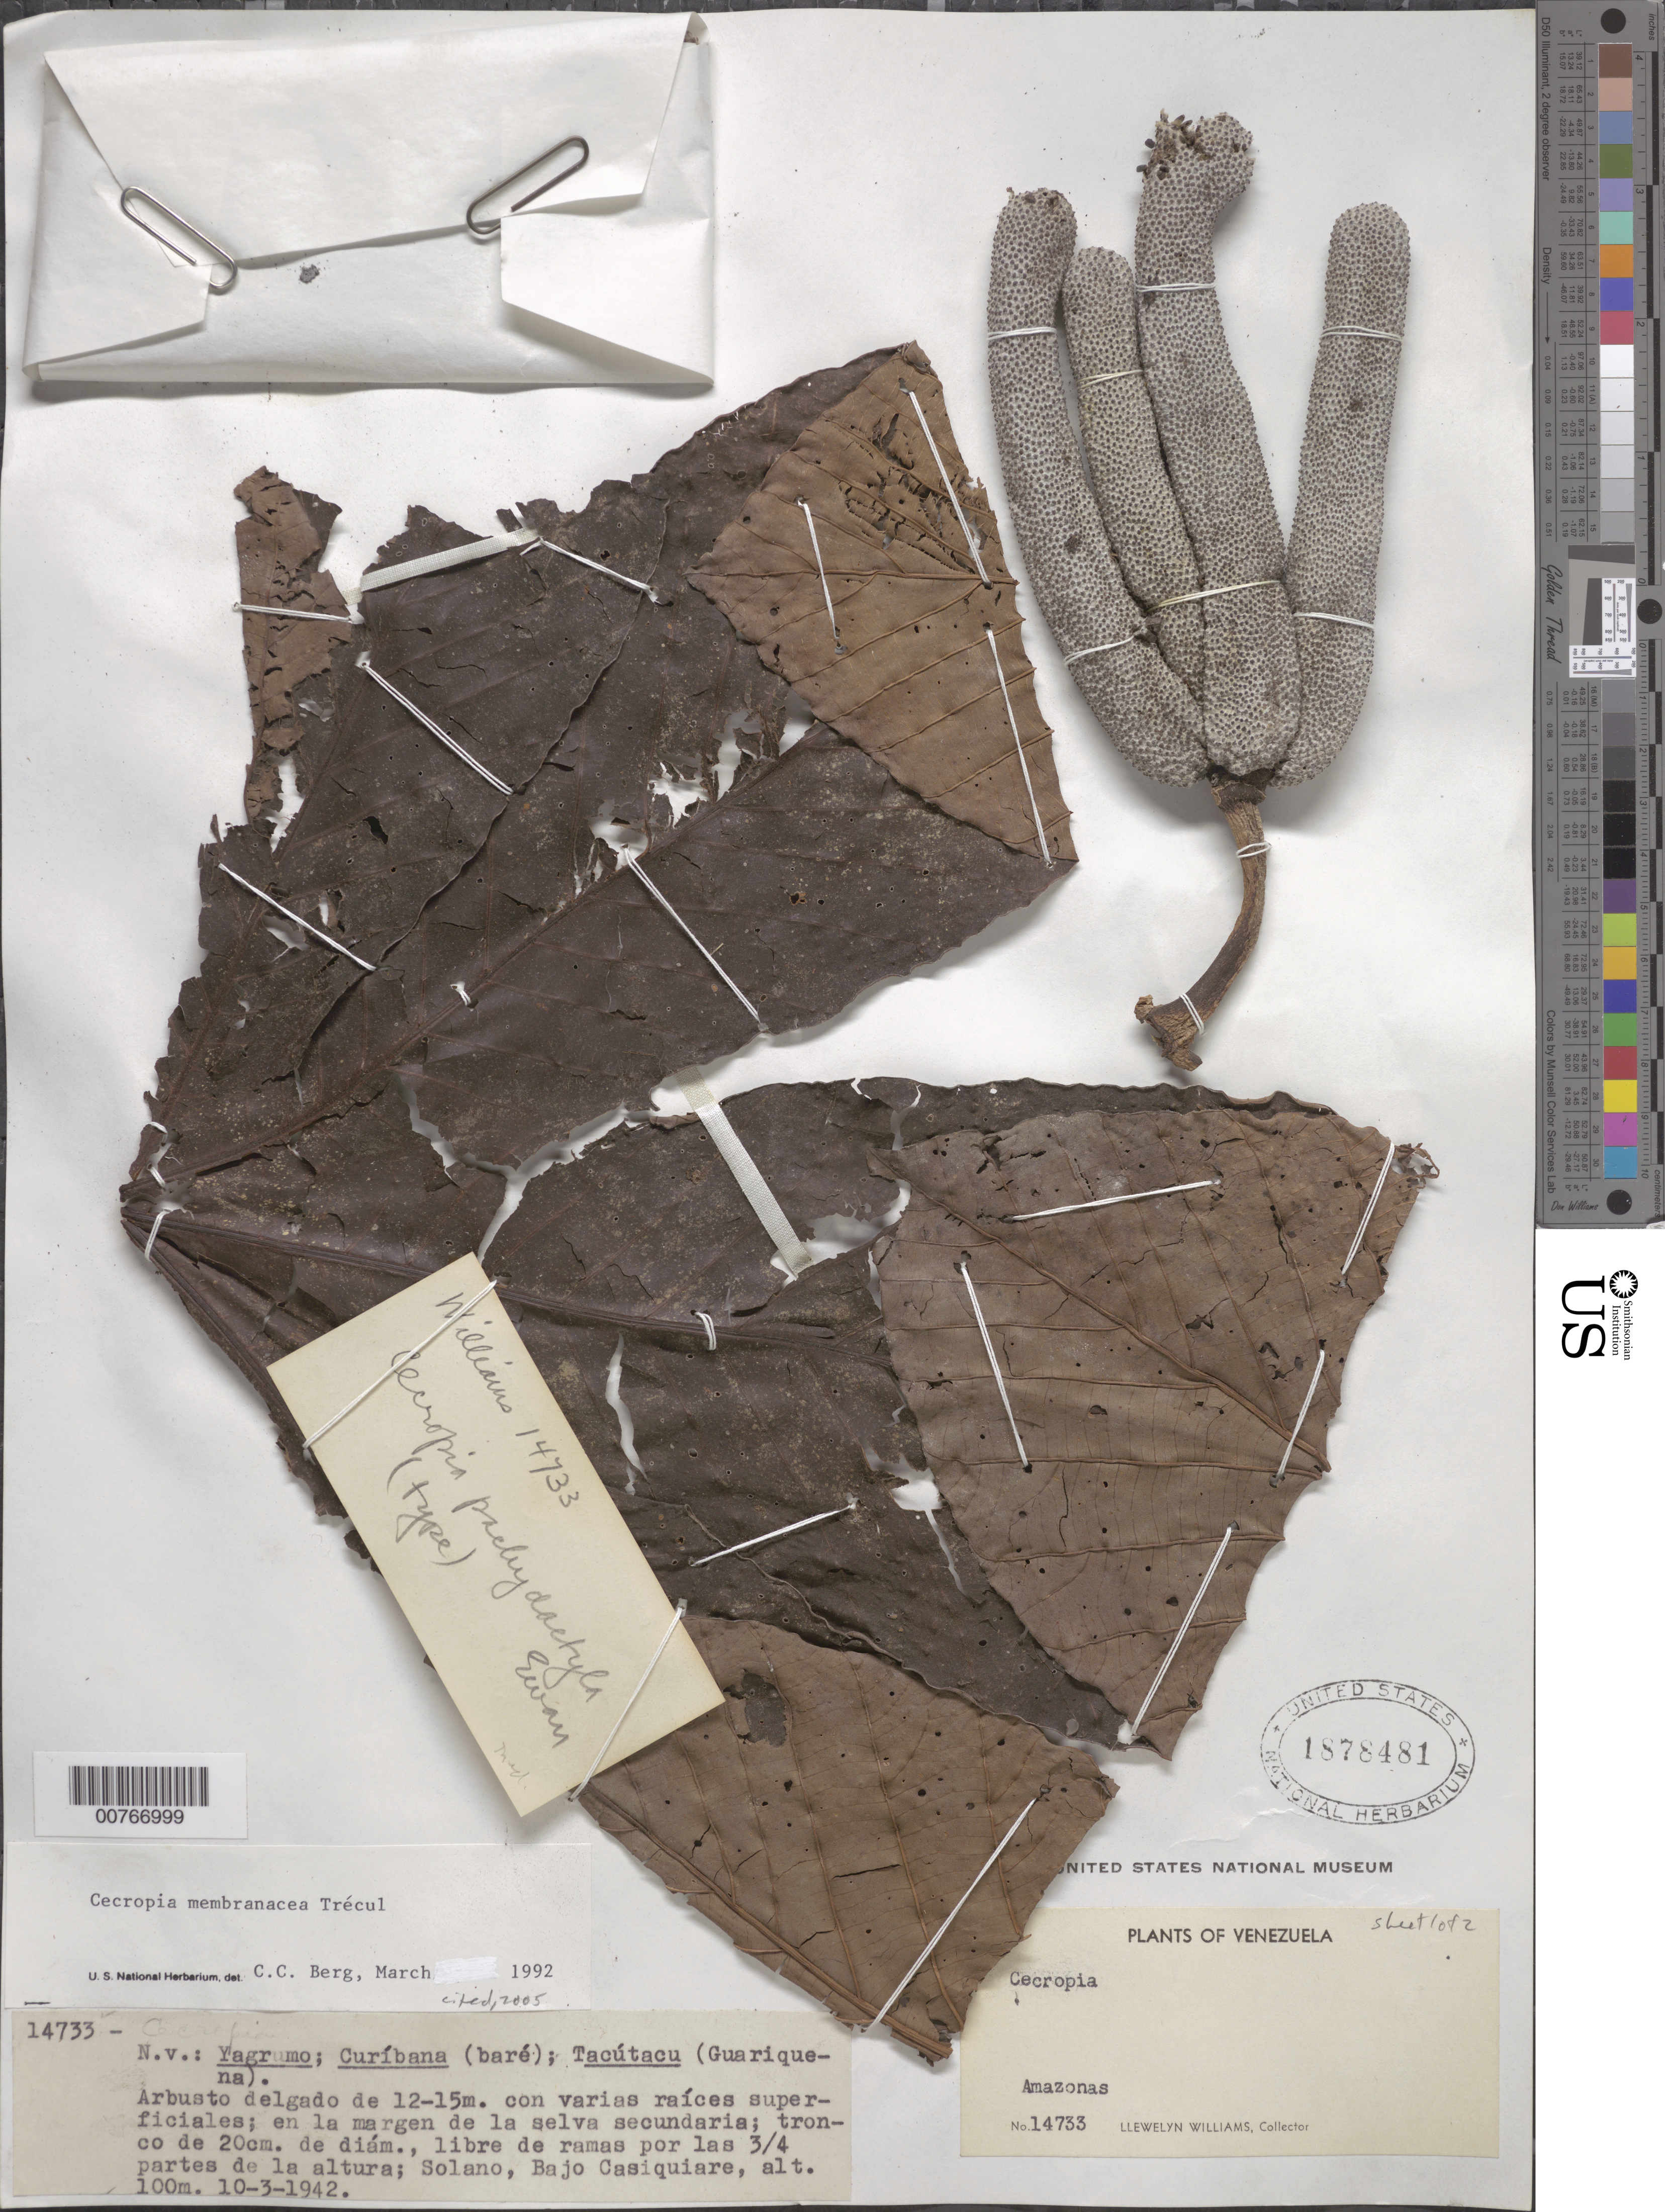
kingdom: Plantae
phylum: Tracheophyta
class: Magnoliopsida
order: Rosales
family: Urticaceae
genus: Cecropia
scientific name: Cecropia membranacea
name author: Trécul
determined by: Berg, C. C.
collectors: Ll. Williams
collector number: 14733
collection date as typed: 10-Mar-42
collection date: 1942-03-10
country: Venezuela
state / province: Amazonas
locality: Solano, Bajo Río Casiquiare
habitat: Margen de la selva secundaria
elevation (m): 100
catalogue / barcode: US 1878481